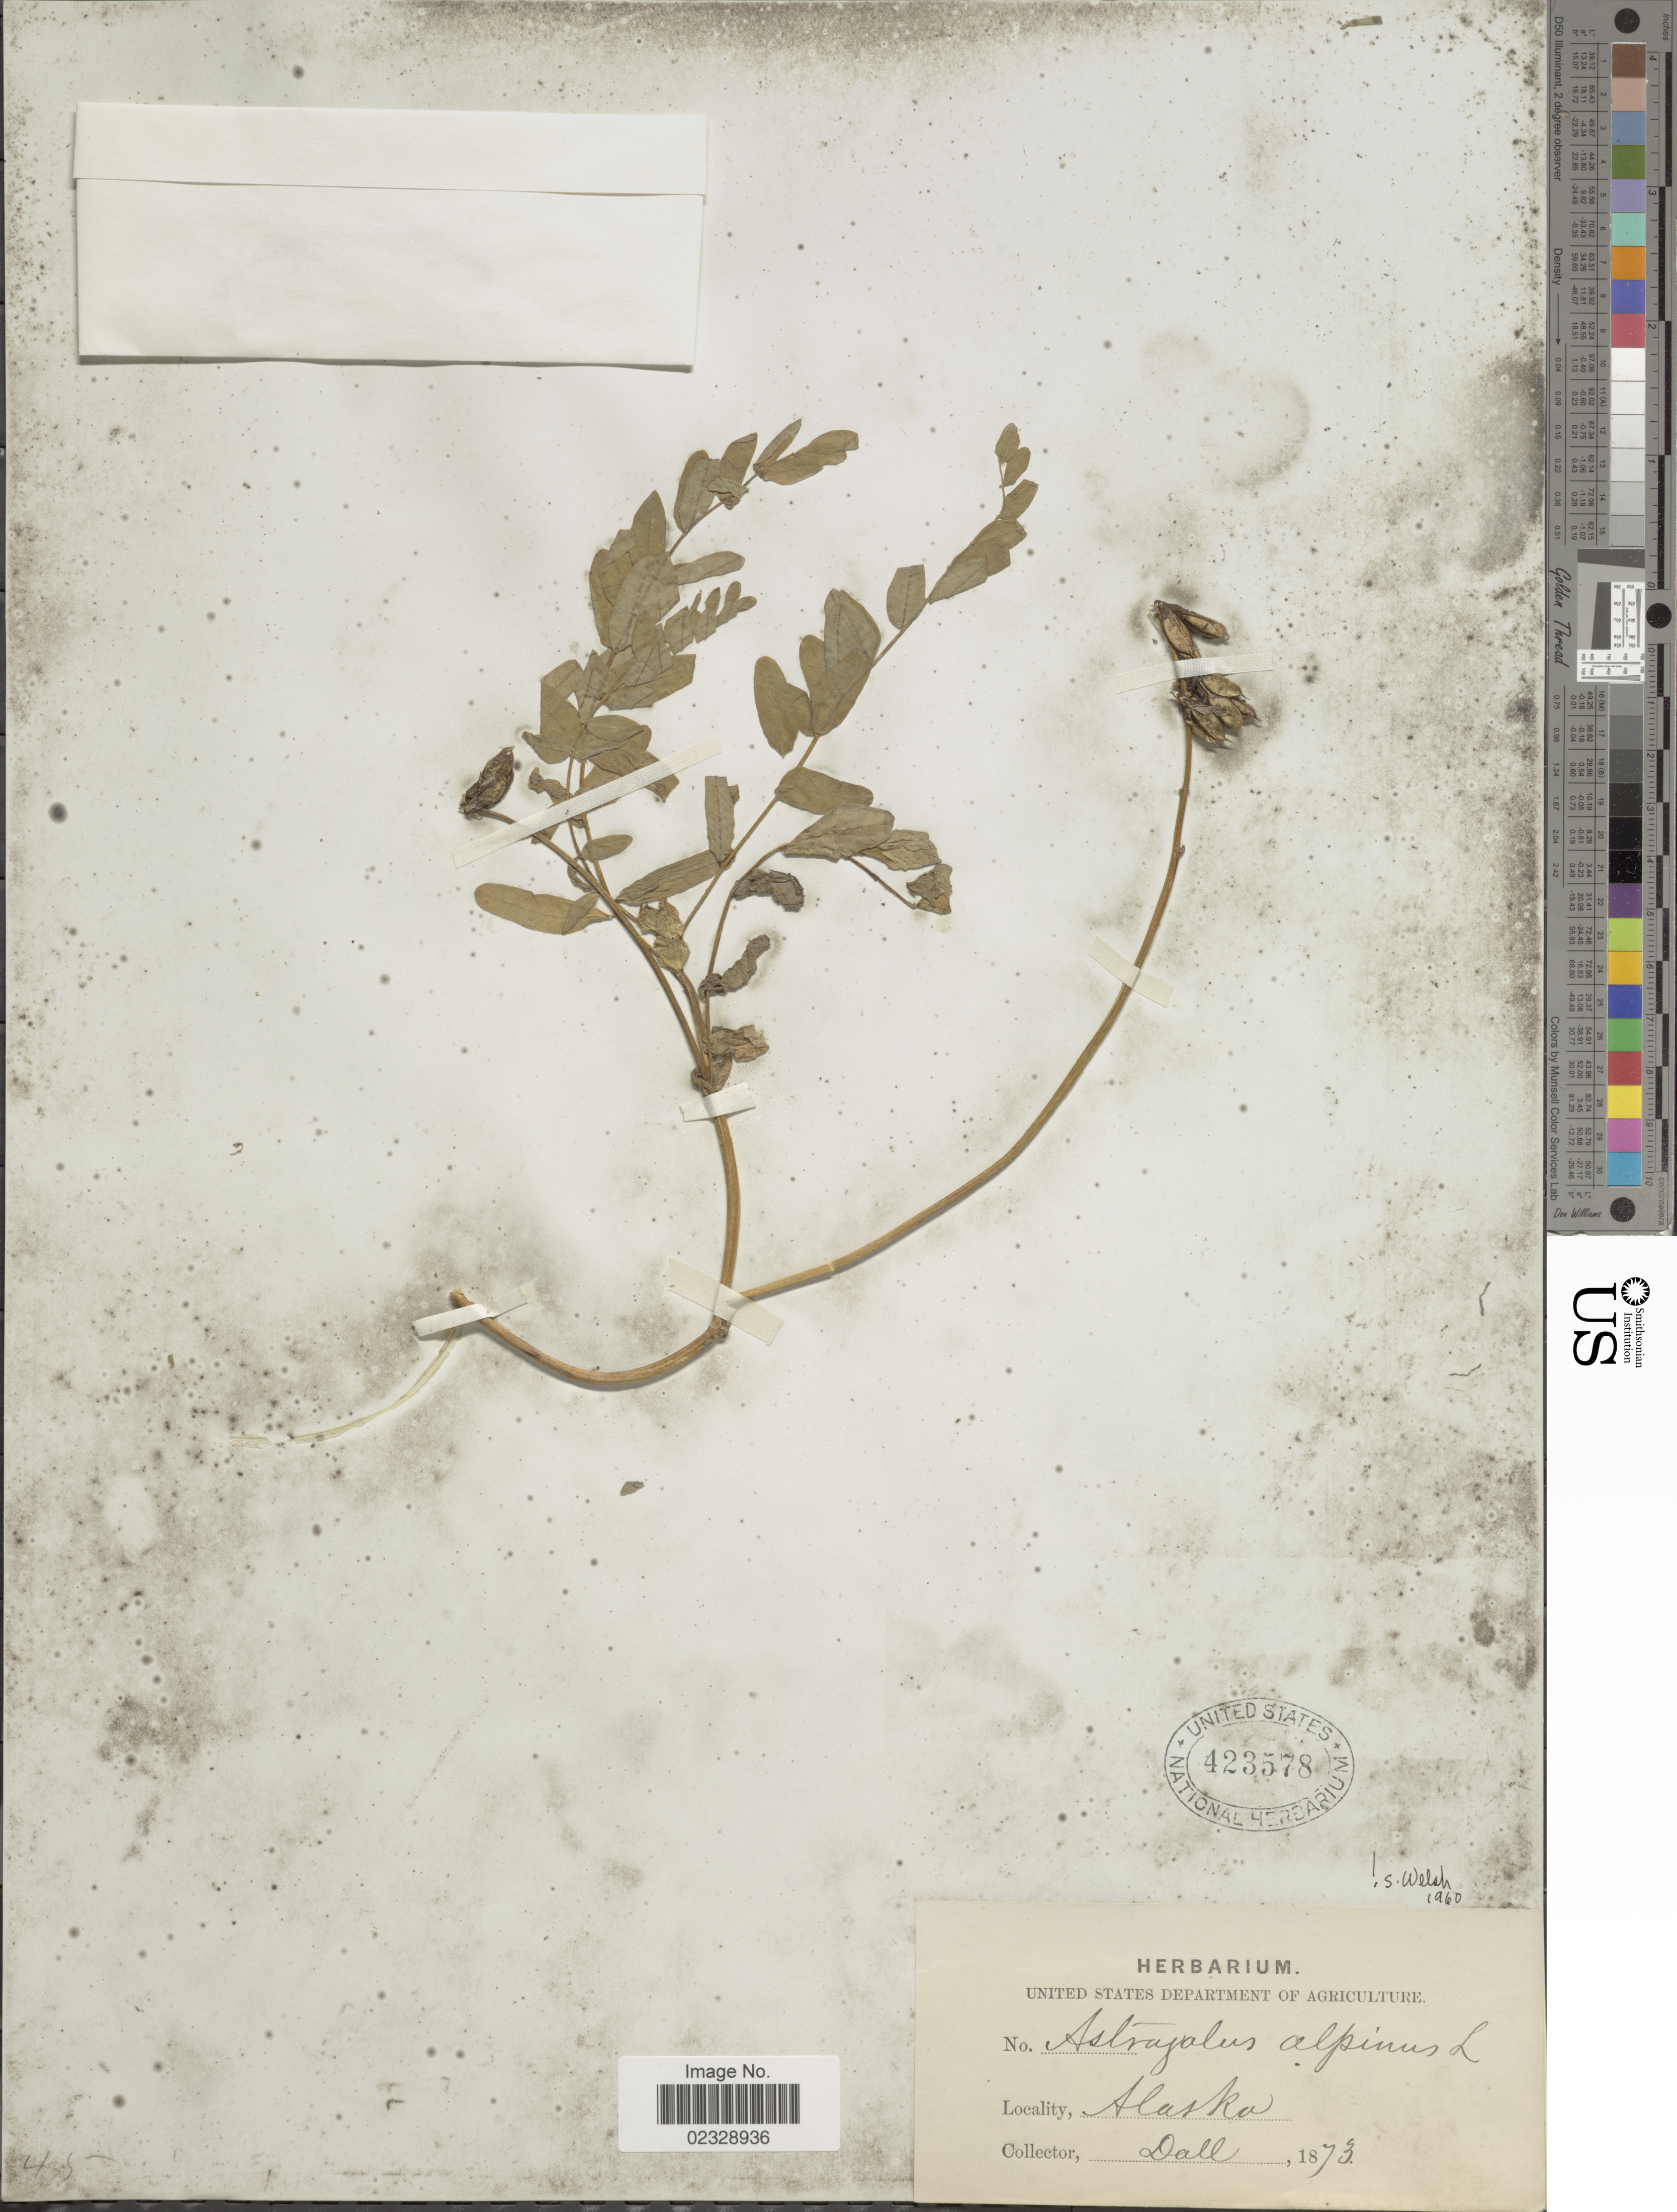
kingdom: Plantae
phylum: Tracheophyta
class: Magnoliopsida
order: Fabales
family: Fabaceae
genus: Astragalus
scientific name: Astragalus alpinus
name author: L.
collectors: -. Dall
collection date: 1873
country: United States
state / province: Alaska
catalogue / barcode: US 423578